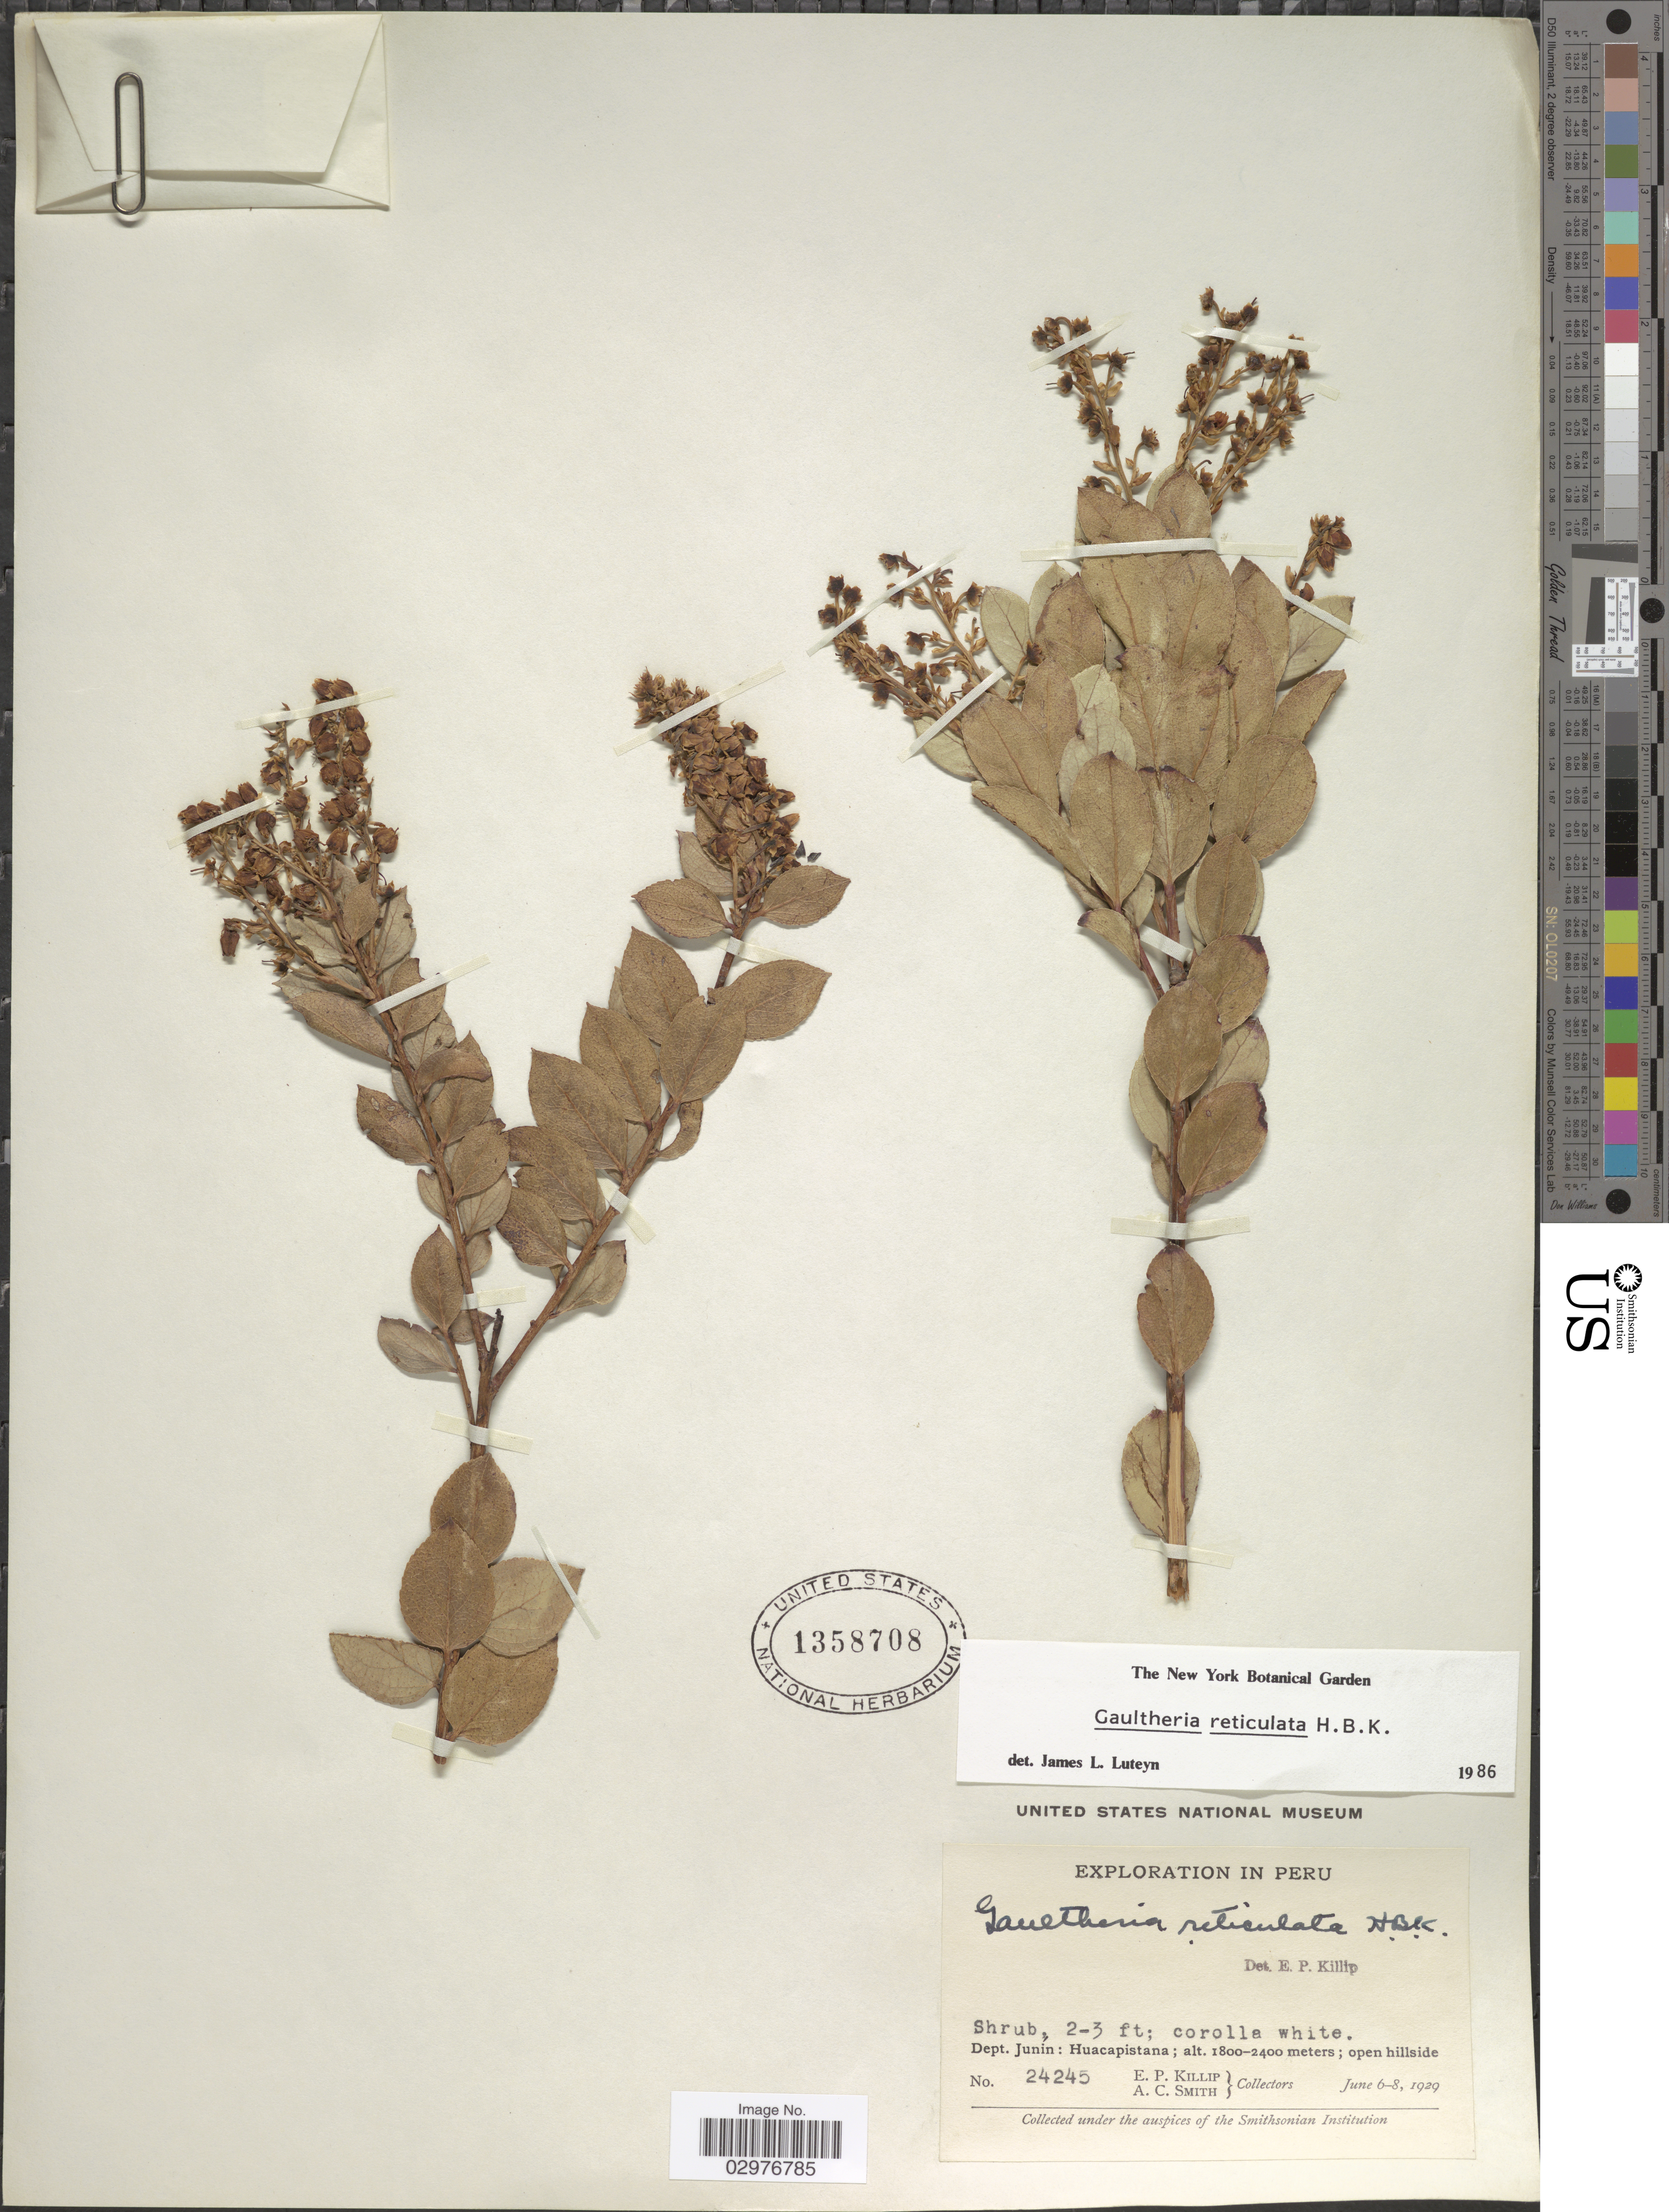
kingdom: Plantae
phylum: Tracheophyta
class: Magnoliopsida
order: Ericales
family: Ericaceae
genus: Gaultheria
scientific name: Gaultheria reticulata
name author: Kunth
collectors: E. P. Killip & A. C. Smith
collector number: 24245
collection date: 1929-06-06/1929-06-08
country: Peru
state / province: Junín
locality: Dept. Junín: Huacapistana.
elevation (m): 1800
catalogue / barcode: US 1358708